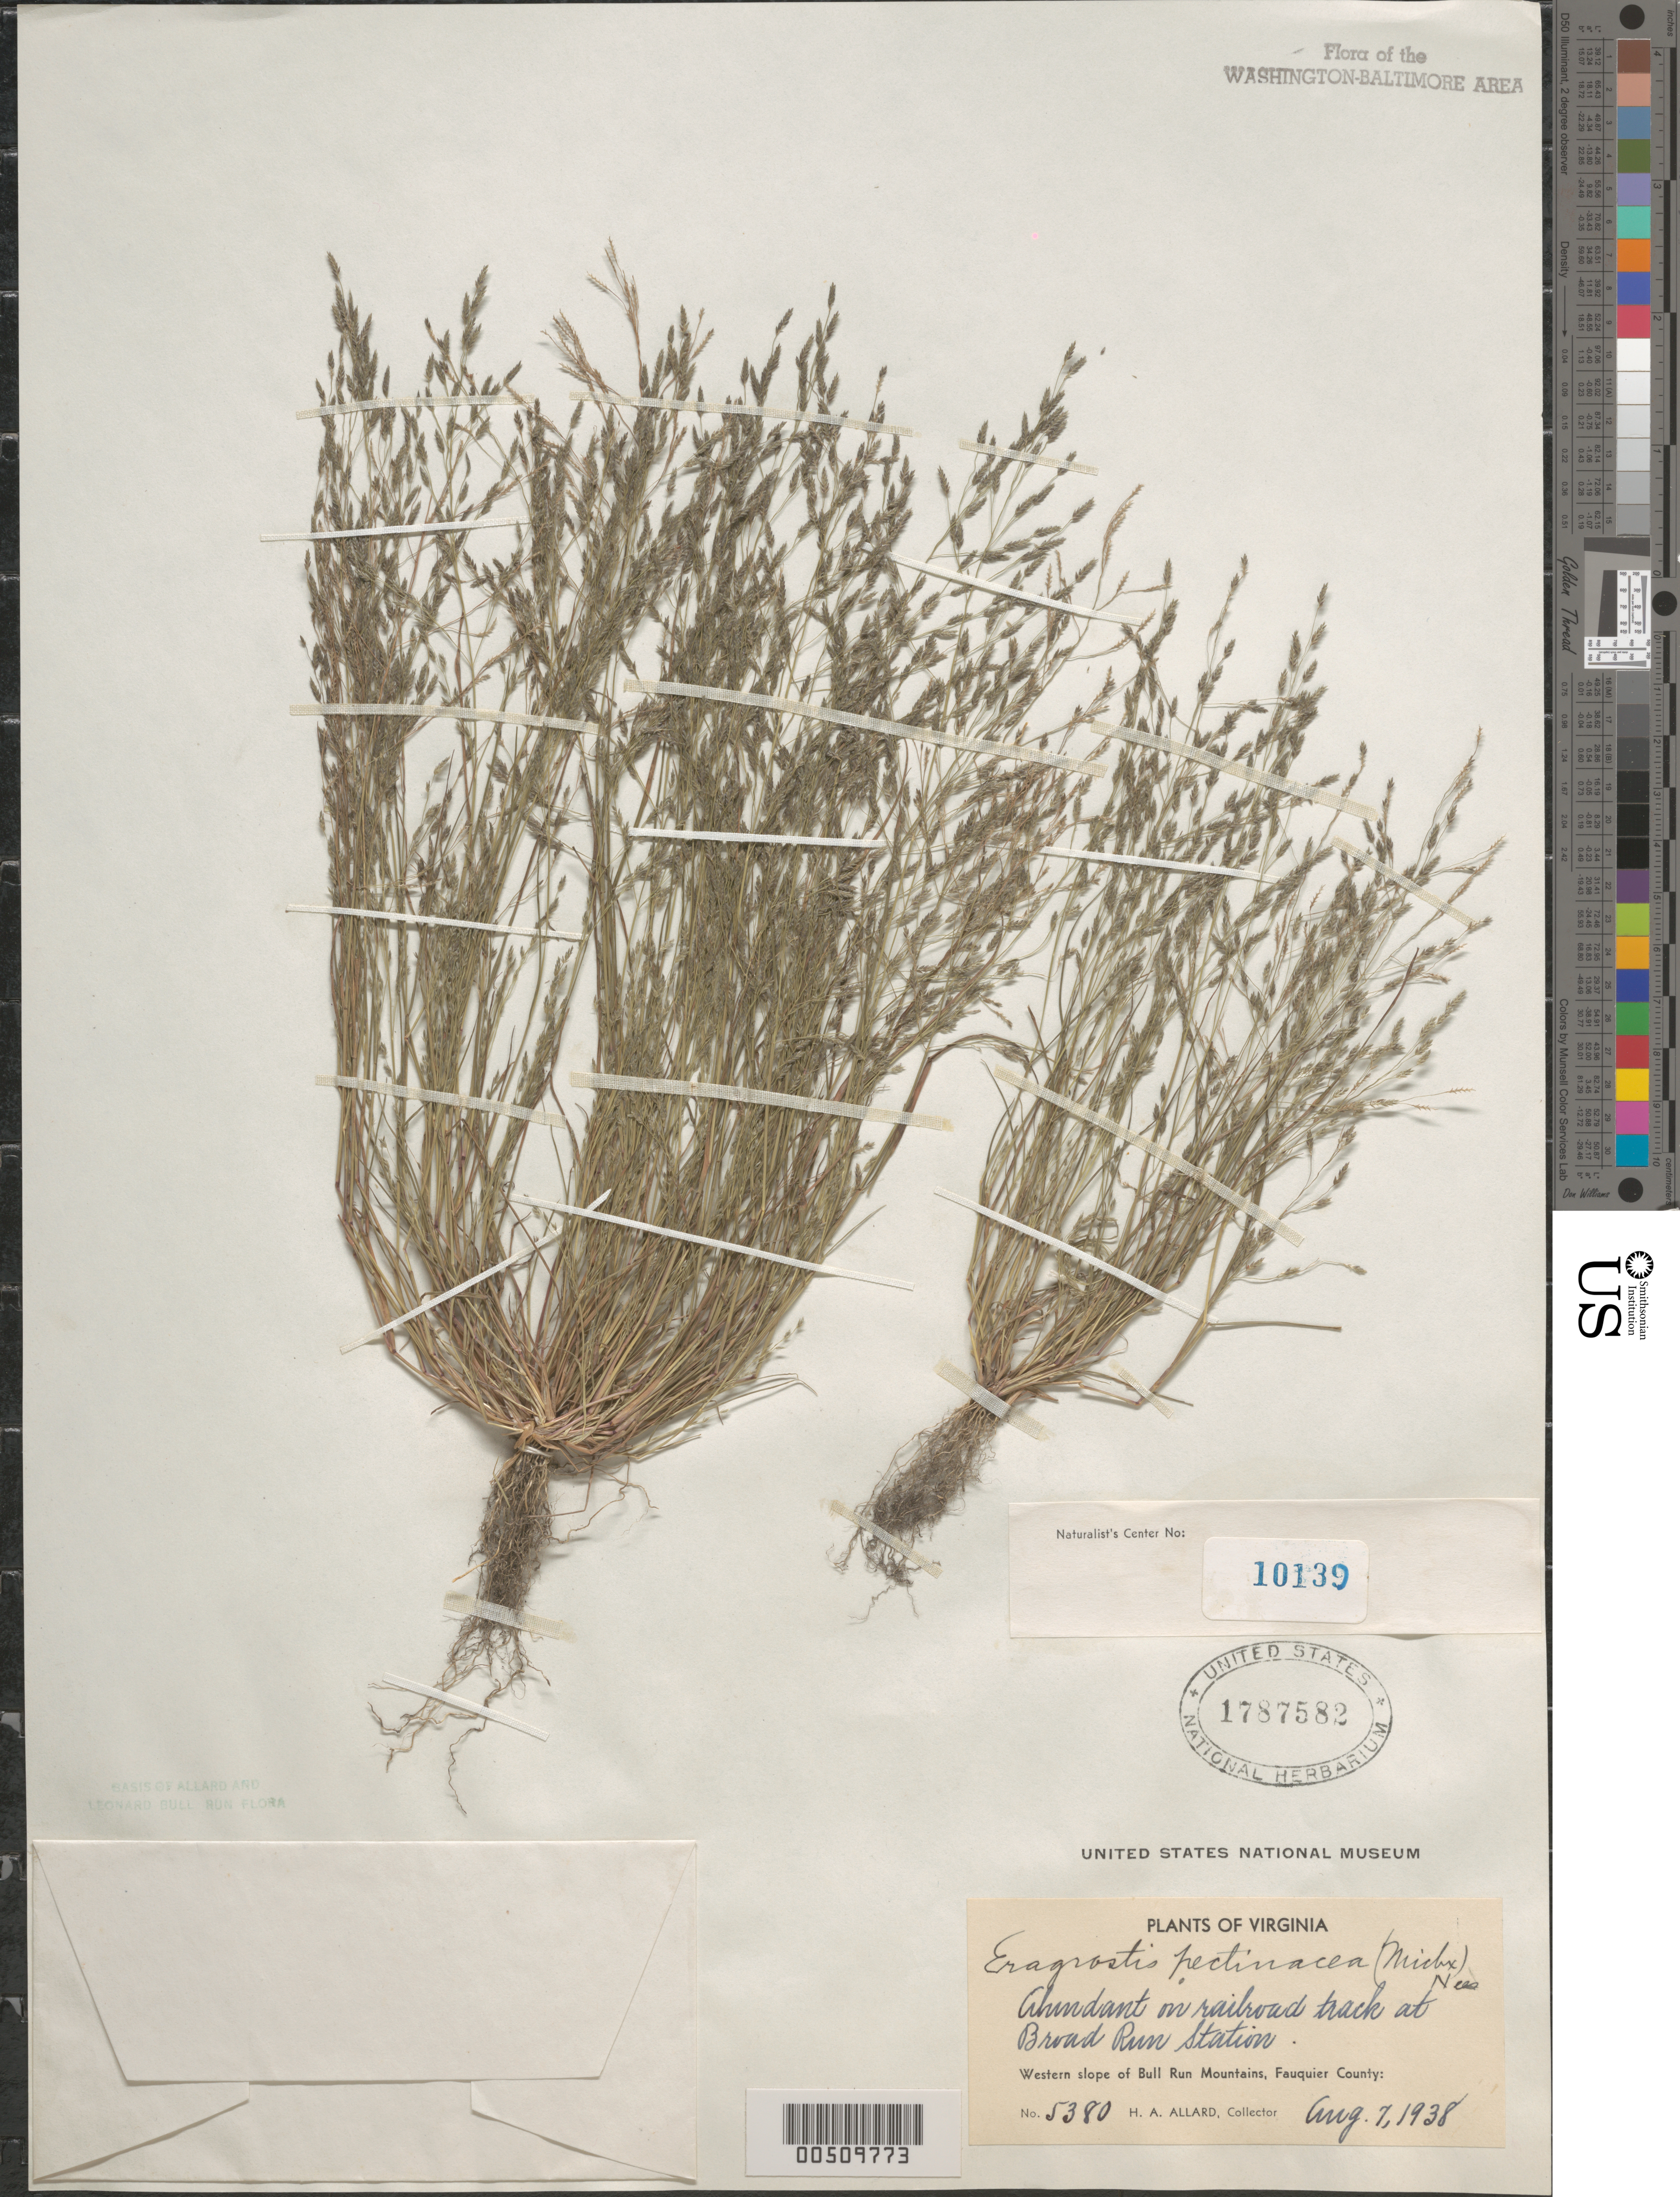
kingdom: Plantae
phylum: Tracheophyta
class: Liliopsida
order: Poales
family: Poaceae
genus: Eragrostis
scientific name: Eragrostis pectinacea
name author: (Michx.) Nees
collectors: H. A. Allard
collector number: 5380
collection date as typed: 07 Aug 1938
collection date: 1938-08-07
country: United States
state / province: Virginia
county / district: Fauquier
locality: Bull Run Mts., Broad Run Station Bull Run Mts.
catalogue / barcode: US 1787582